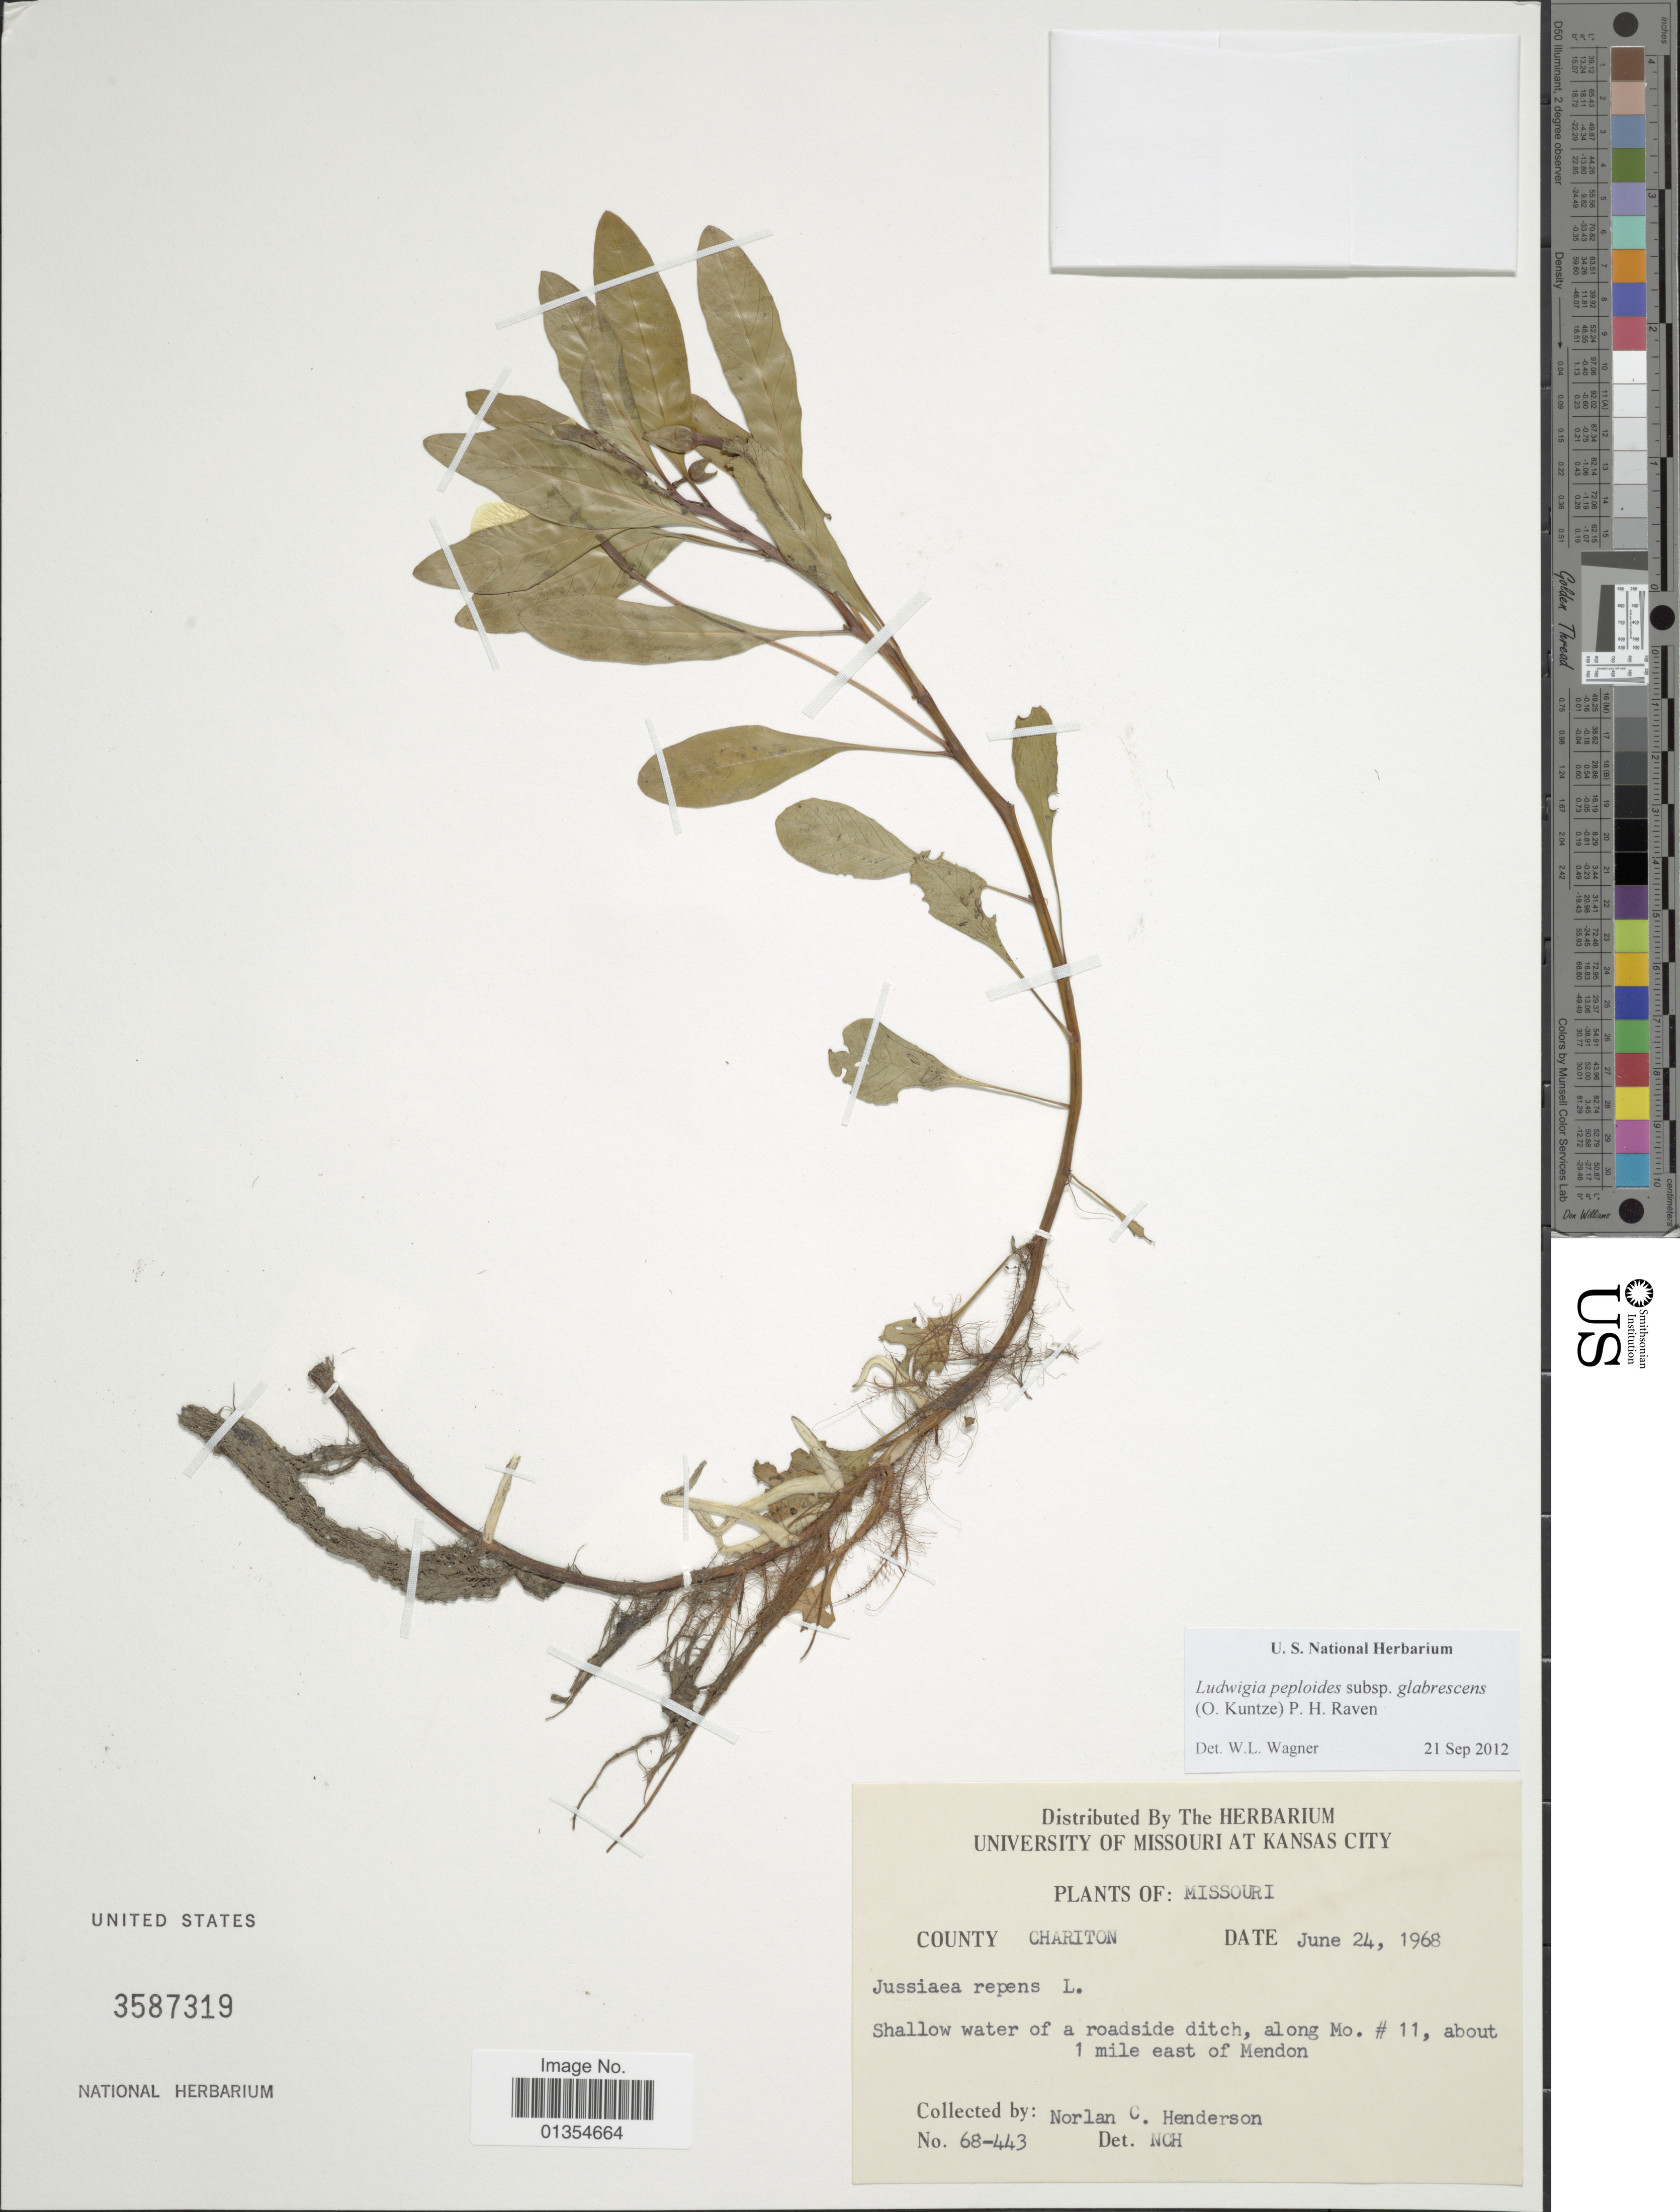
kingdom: Plantae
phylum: Tracheophyta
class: Magnoliopsida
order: Myrtales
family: Onagraceae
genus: Ludwigia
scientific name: Ludwigia peploides subsp. glabrescens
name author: (Kuntze) P.H. Raven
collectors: N. C. Henderson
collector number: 68-443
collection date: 1968-06-24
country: United States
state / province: Missouri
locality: County Chariton, along Mo # 11, about 1 mile east of Mendon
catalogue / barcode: US 3587319